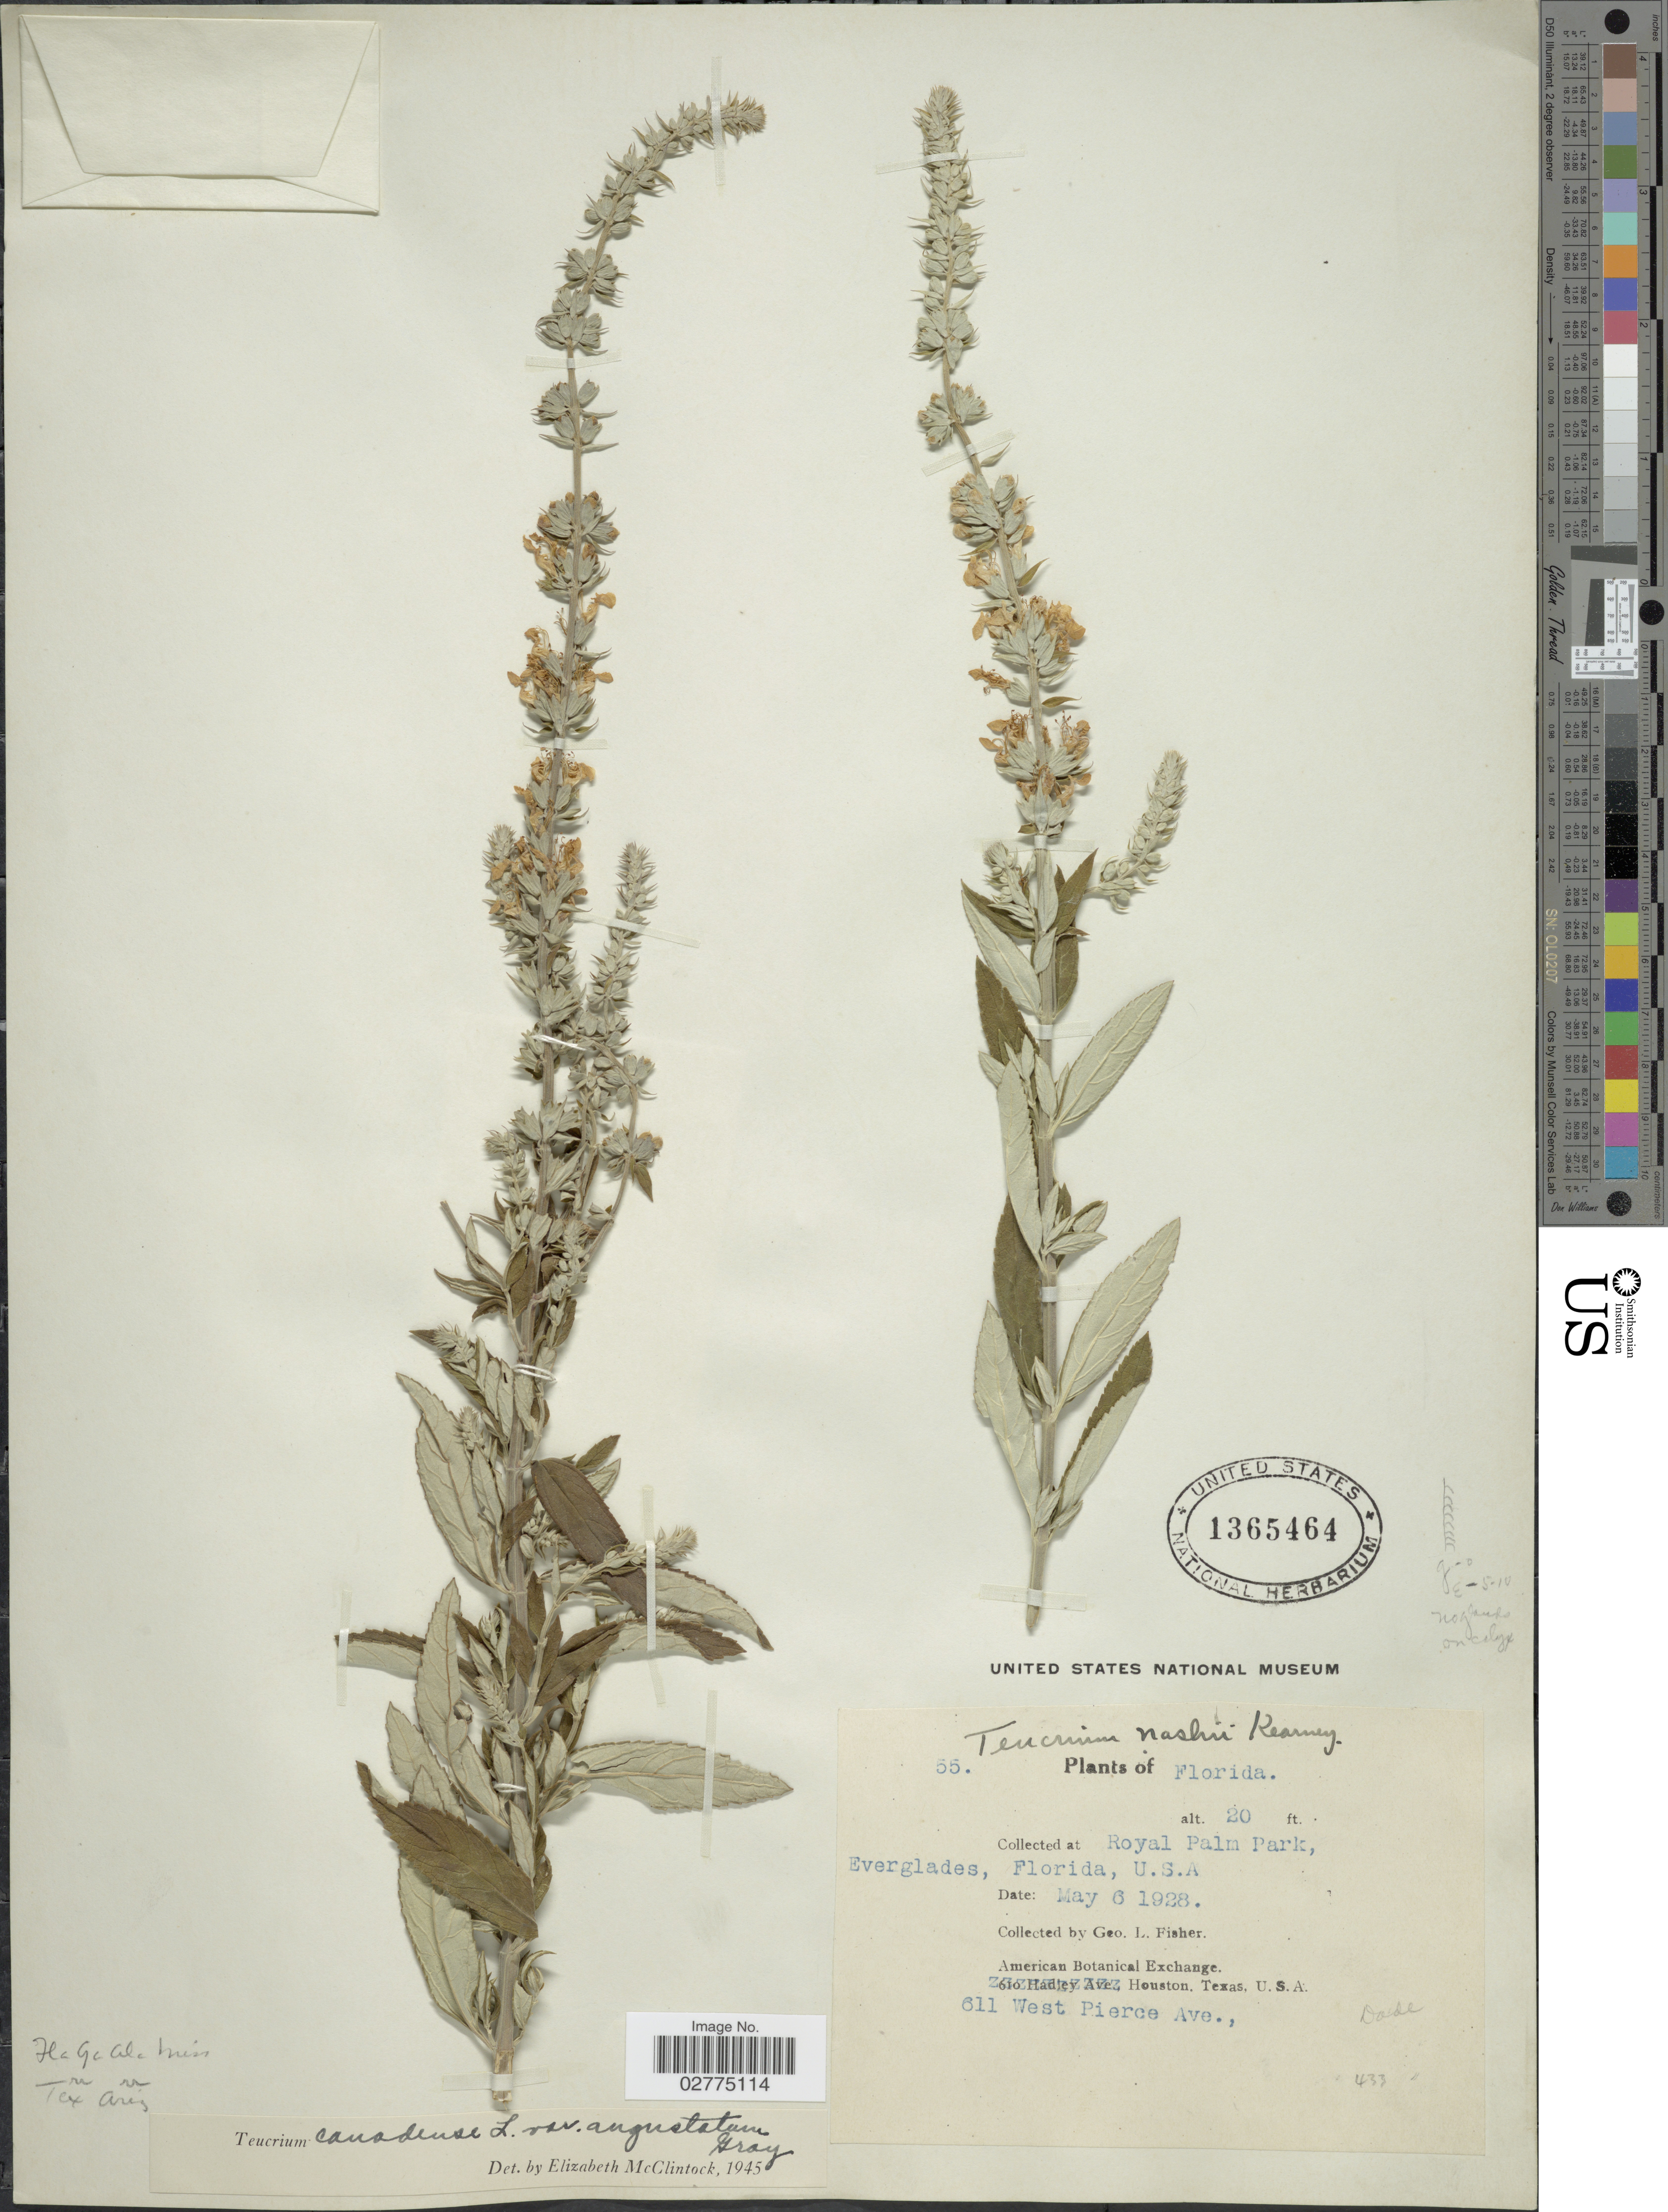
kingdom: Plantae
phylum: Tracheophyta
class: Magnoliopsida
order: Lamiales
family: Lamiaceae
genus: Teucrium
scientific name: Teucrium canadense var. angustatum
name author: A. Gray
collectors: G. L. Fisher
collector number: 55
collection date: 1928-05-06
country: United States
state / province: Florida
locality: Royal Palm Park, Everglades, Florida, U.S.A., Dade.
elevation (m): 6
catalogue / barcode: US 1365464